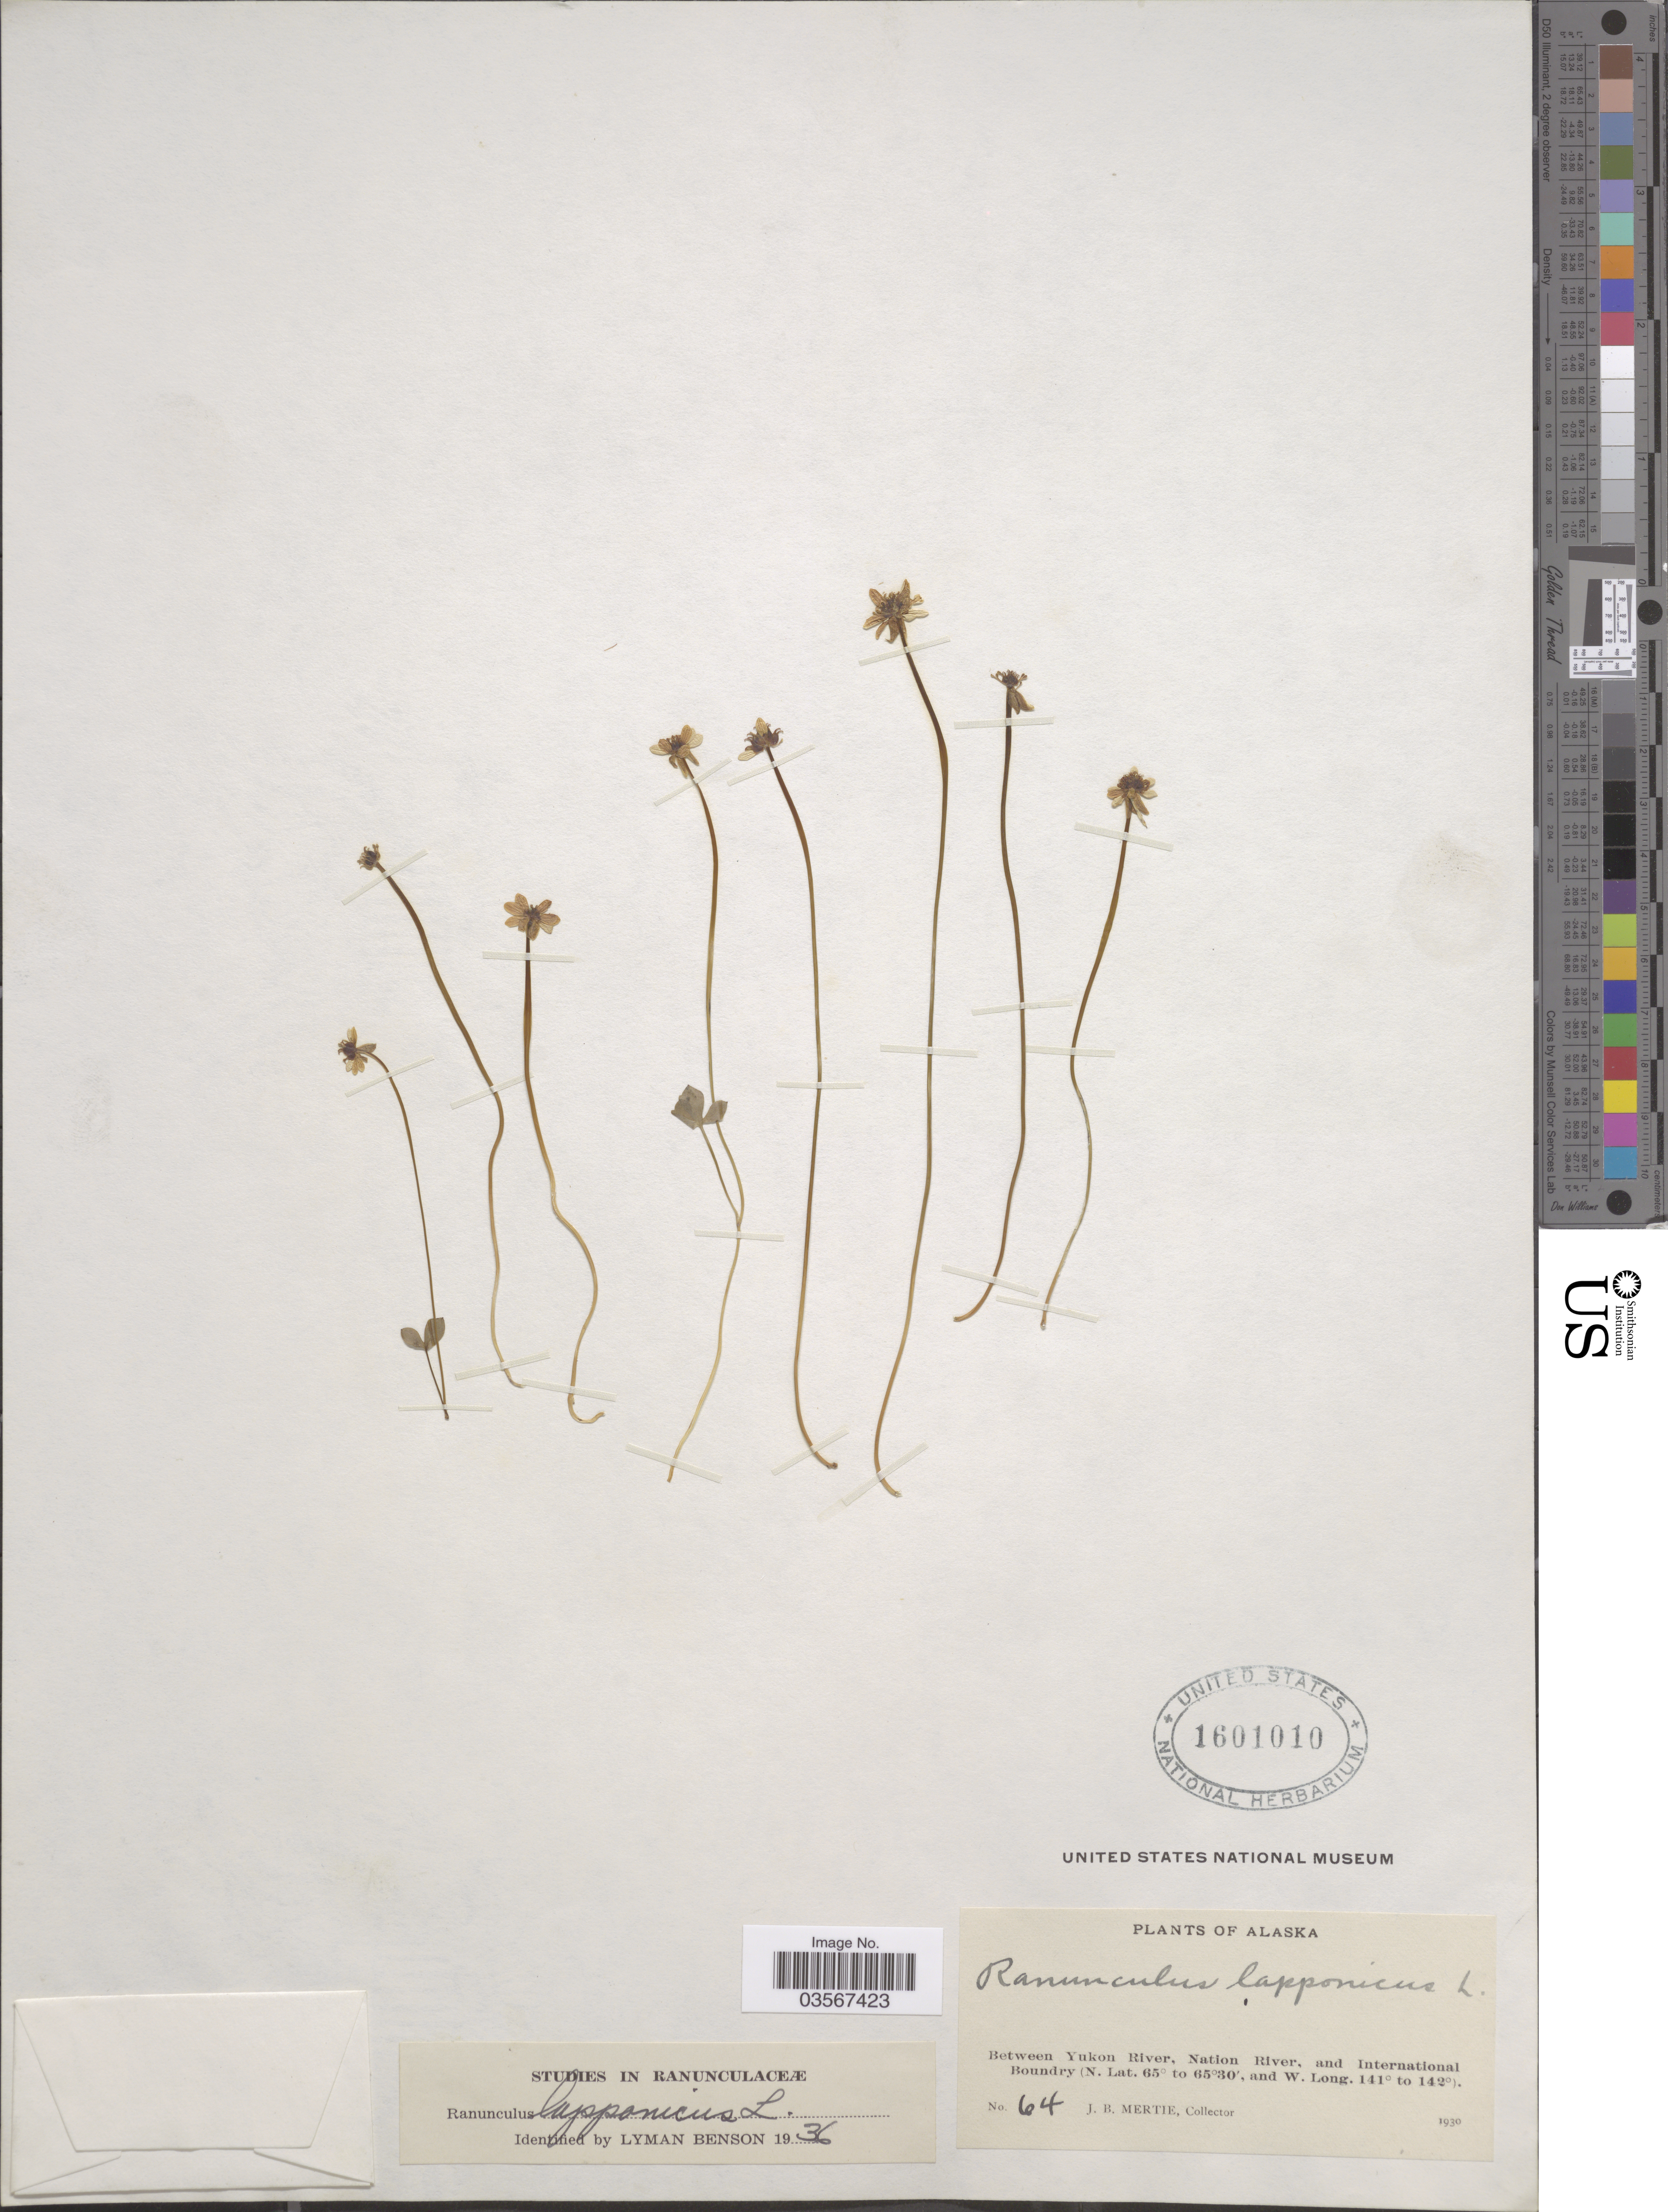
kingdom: Plantae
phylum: Tracheophyta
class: Magnoliopsida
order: Ranunculales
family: Ranunculaceae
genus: Ranunculus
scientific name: Ranunculus lapponicus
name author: L.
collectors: J. Mertie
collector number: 64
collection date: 1930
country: United States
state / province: Alaska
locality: Between Yukon River, Nation River, and International Boundary.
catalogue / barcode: US 1601010